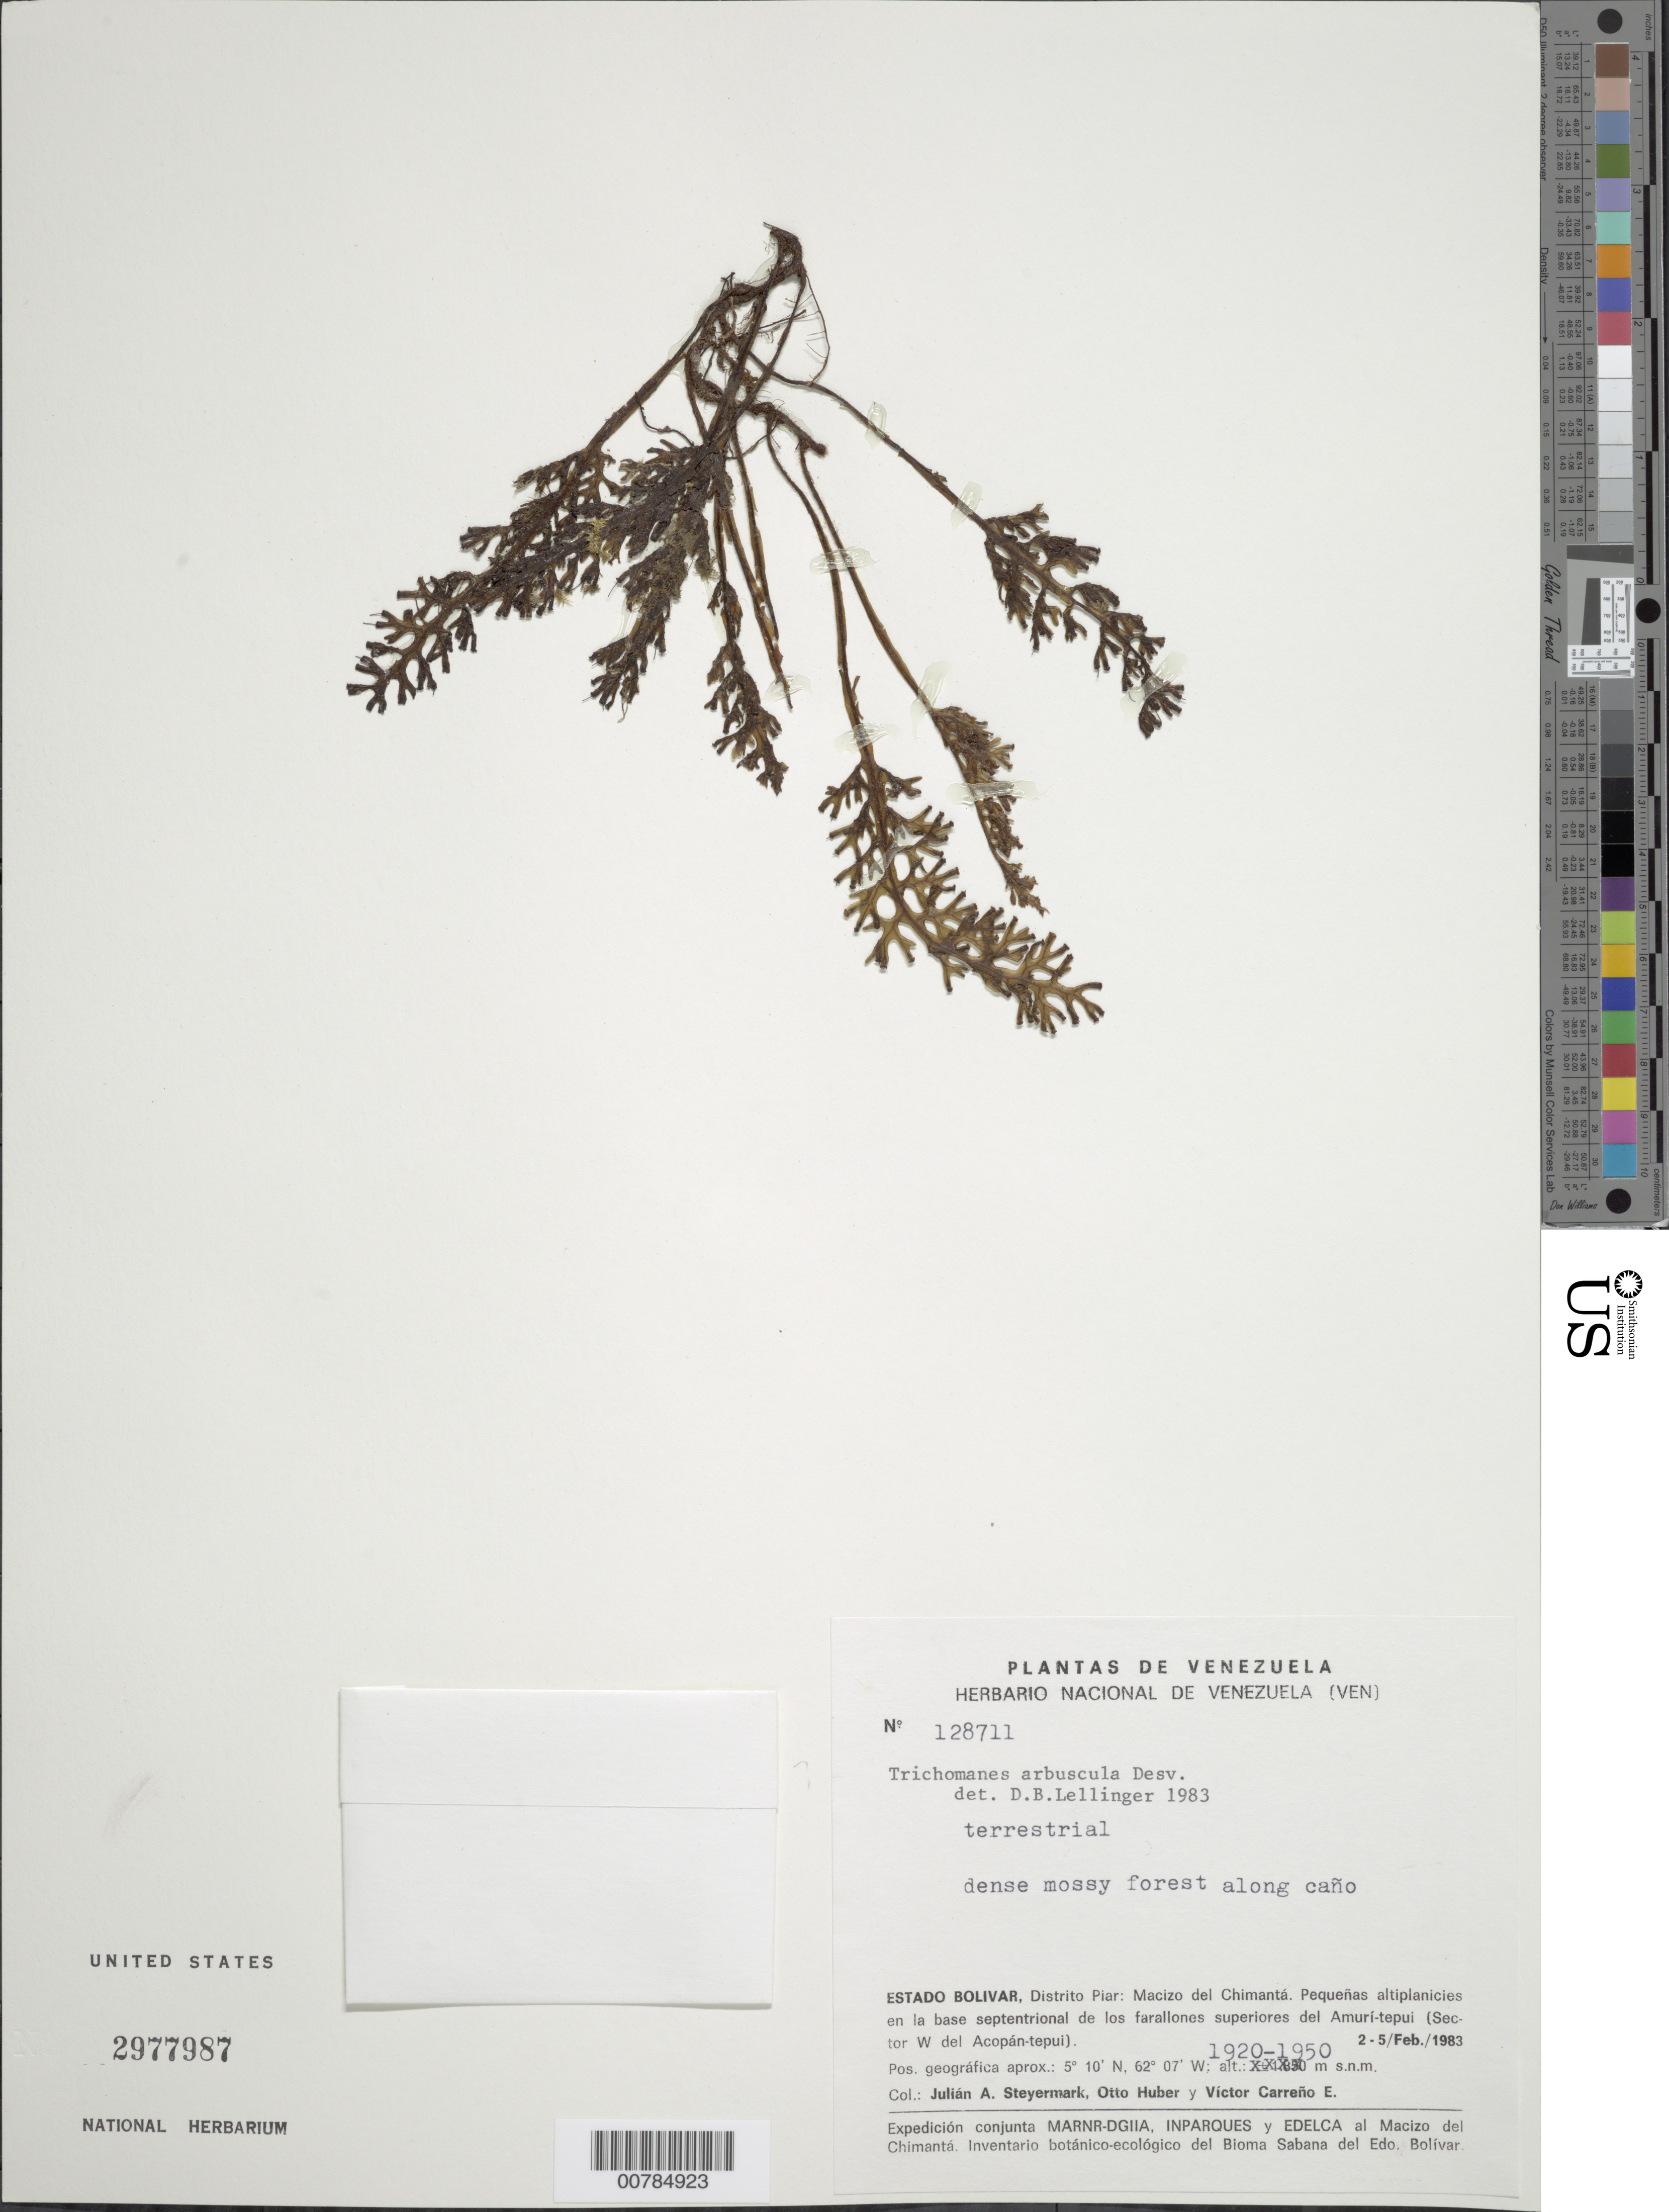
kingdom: Plantae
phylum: Tracheophyta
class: Polypodiopsida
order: Hymenophyllales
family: Hymenophyllaceae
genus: Trichomanes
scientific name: Trichomanes arbuscula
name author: Desv.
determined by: Lellinger, David B., (BOT), Smithsonian Institution - National Museum of Natural History (UNITED STATES)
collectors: J. Steyermark, O. Huber & V. Carreño E.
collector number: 128711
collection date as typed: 2-Feb-83 to 5-Feb-83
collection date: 1983-02-02/1983-02-05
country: Venezuela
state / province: Bolívar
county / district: Piar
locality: Macizo del Chimantá, Amuí-tepuí (Sector W del Acopán-tepuí)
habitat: Dense mossy forest in valley along caño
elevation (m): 1920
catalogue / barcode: US 2977987